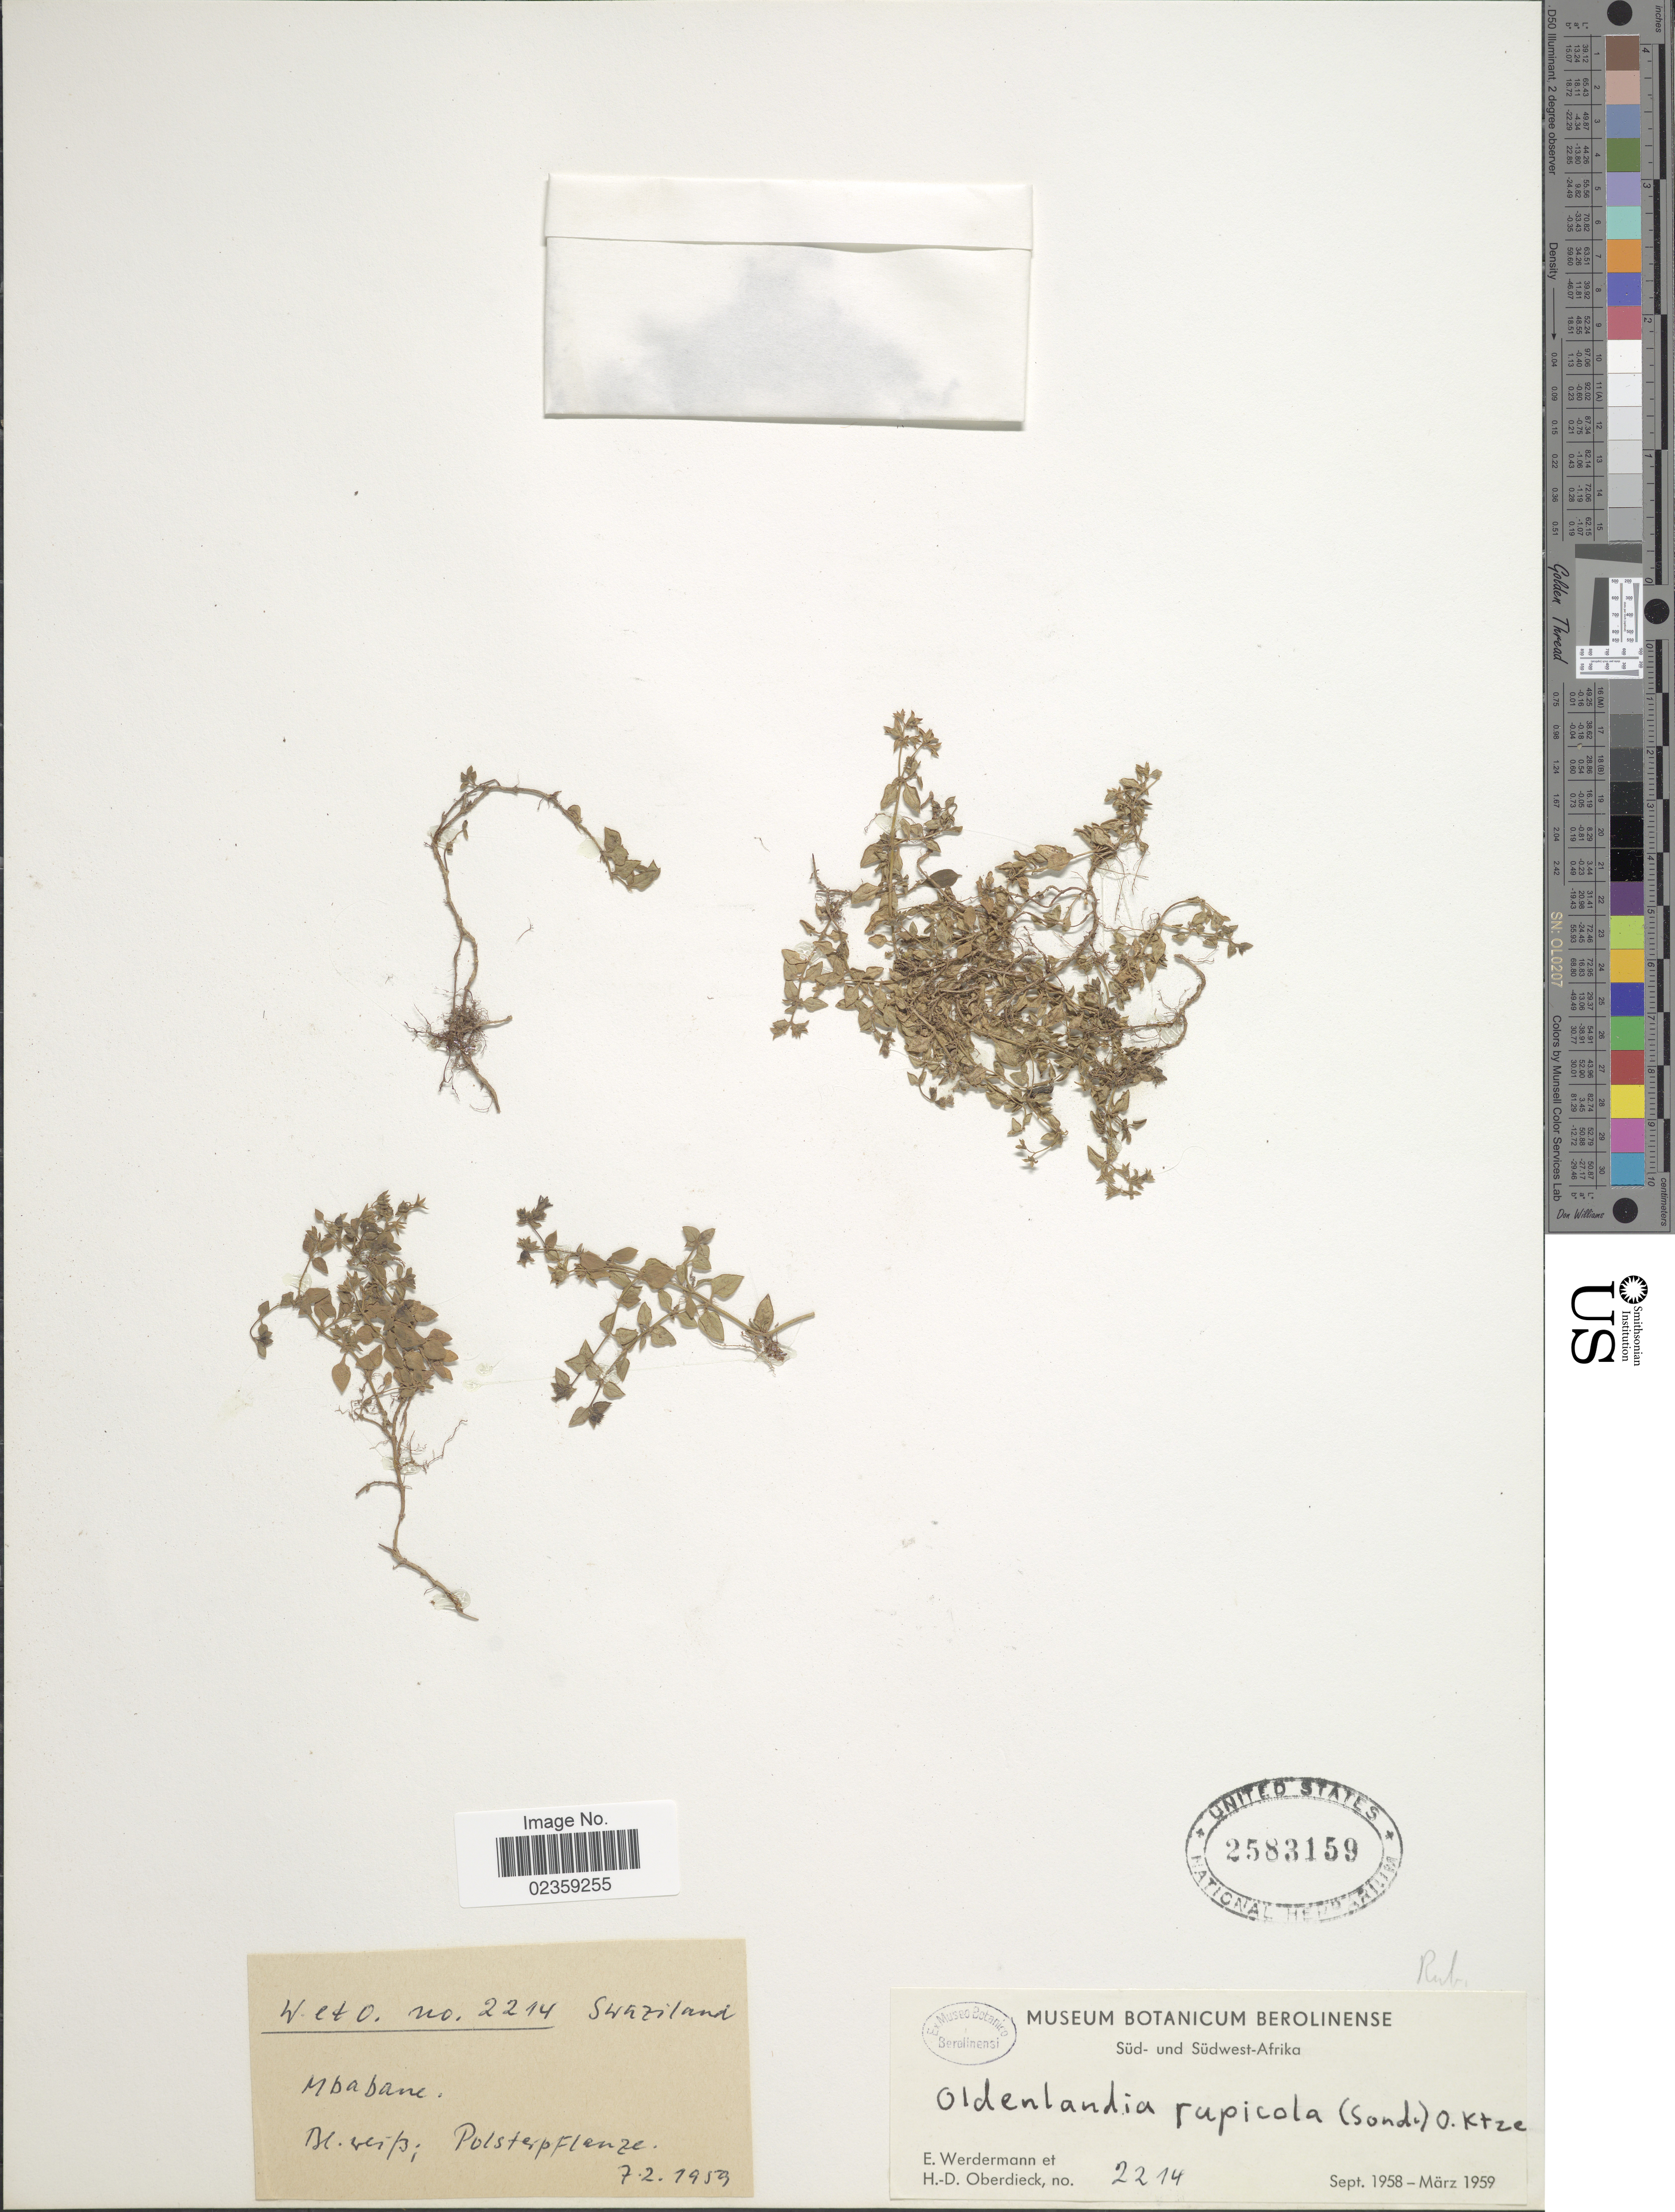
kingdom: Plantae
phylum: Tracheophyta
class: Magnoliopsida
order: Gentianales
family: Rubiaceae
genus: Oldenlandia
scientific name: Oldenlandia rupicola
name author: (Sond.) Kuntze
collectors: E. Werdermann & H. Oberdieck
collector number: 2214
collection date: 1959-02-07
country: Eswatini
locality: Sud- und Sudwest -Afrika. Swaziland. Mbabane.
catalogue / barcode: US 2583159